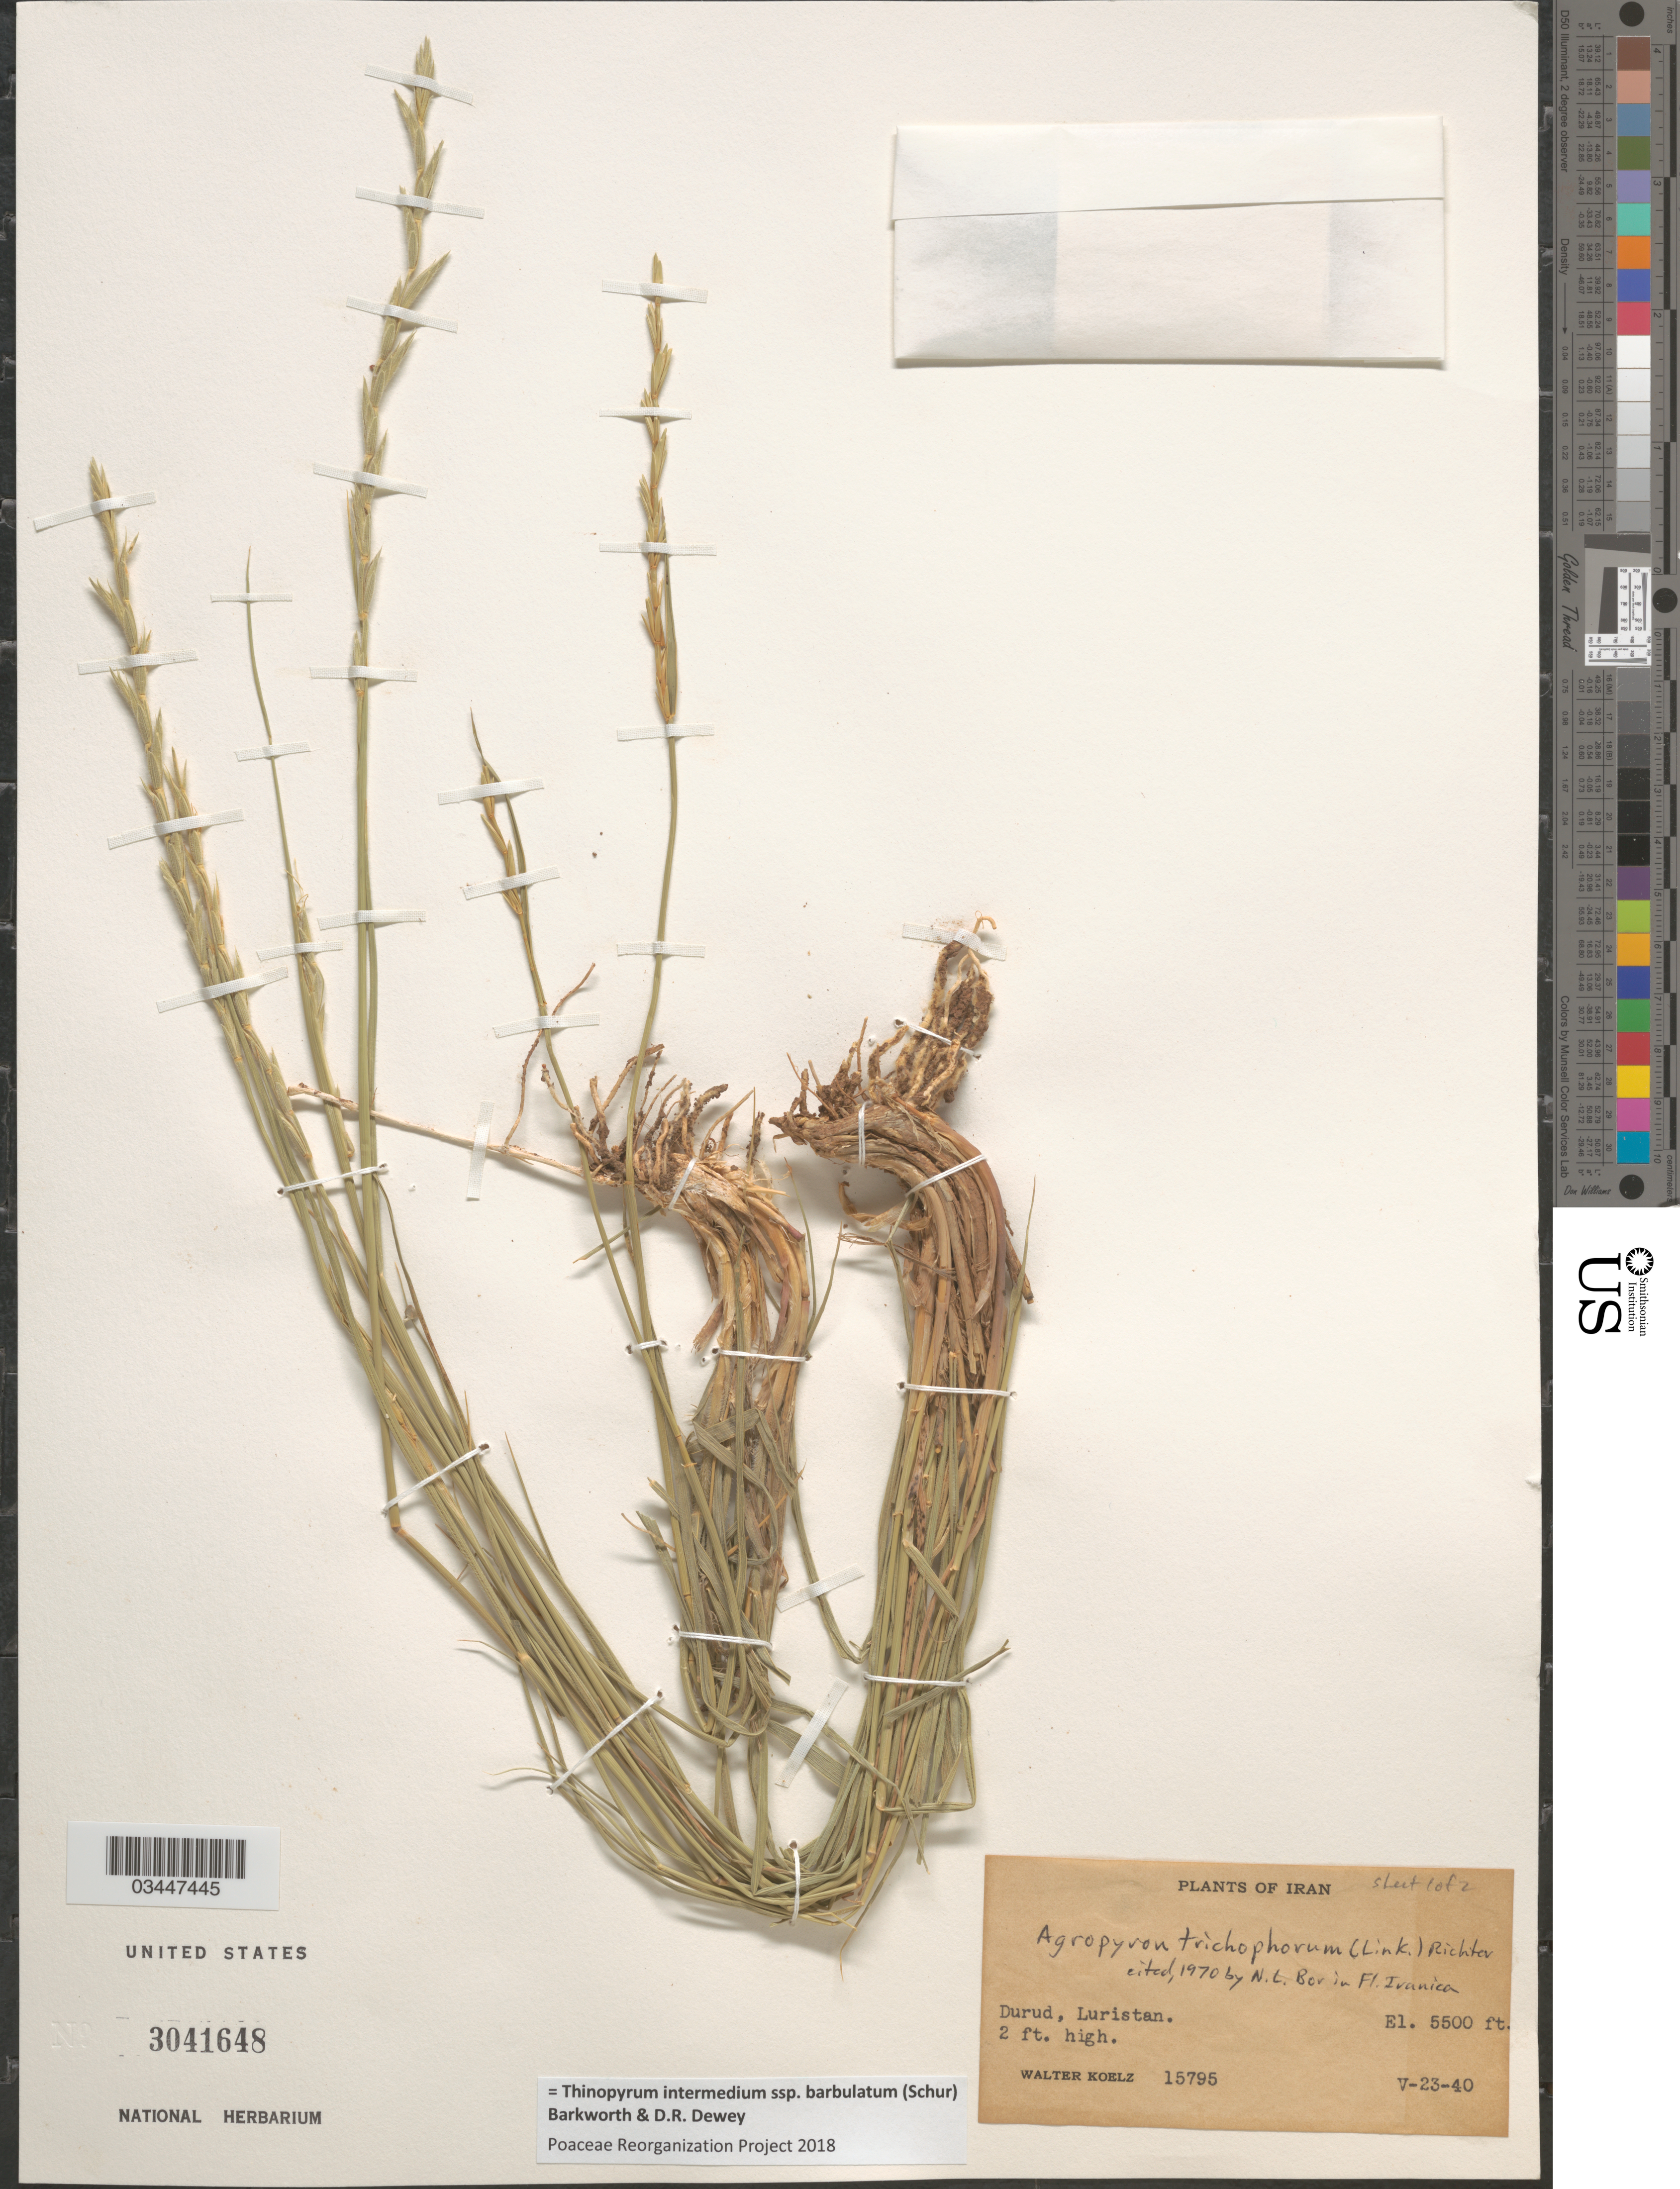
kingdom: Plantae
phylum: Tracheophyta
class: Liliopsida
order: Poales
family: Poaceae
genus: Thinopyrum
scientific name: Thinopyrum intermedium subsp. barbulatum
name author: (Schur) Barkworth & Dewey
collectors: W. N. Koelz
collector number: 15795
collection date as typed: Transcribed d/m/y: 23/5/40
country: Iran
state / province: Lorestan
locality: Durud, Luristan.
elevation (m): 1676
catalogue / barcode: US 3041648